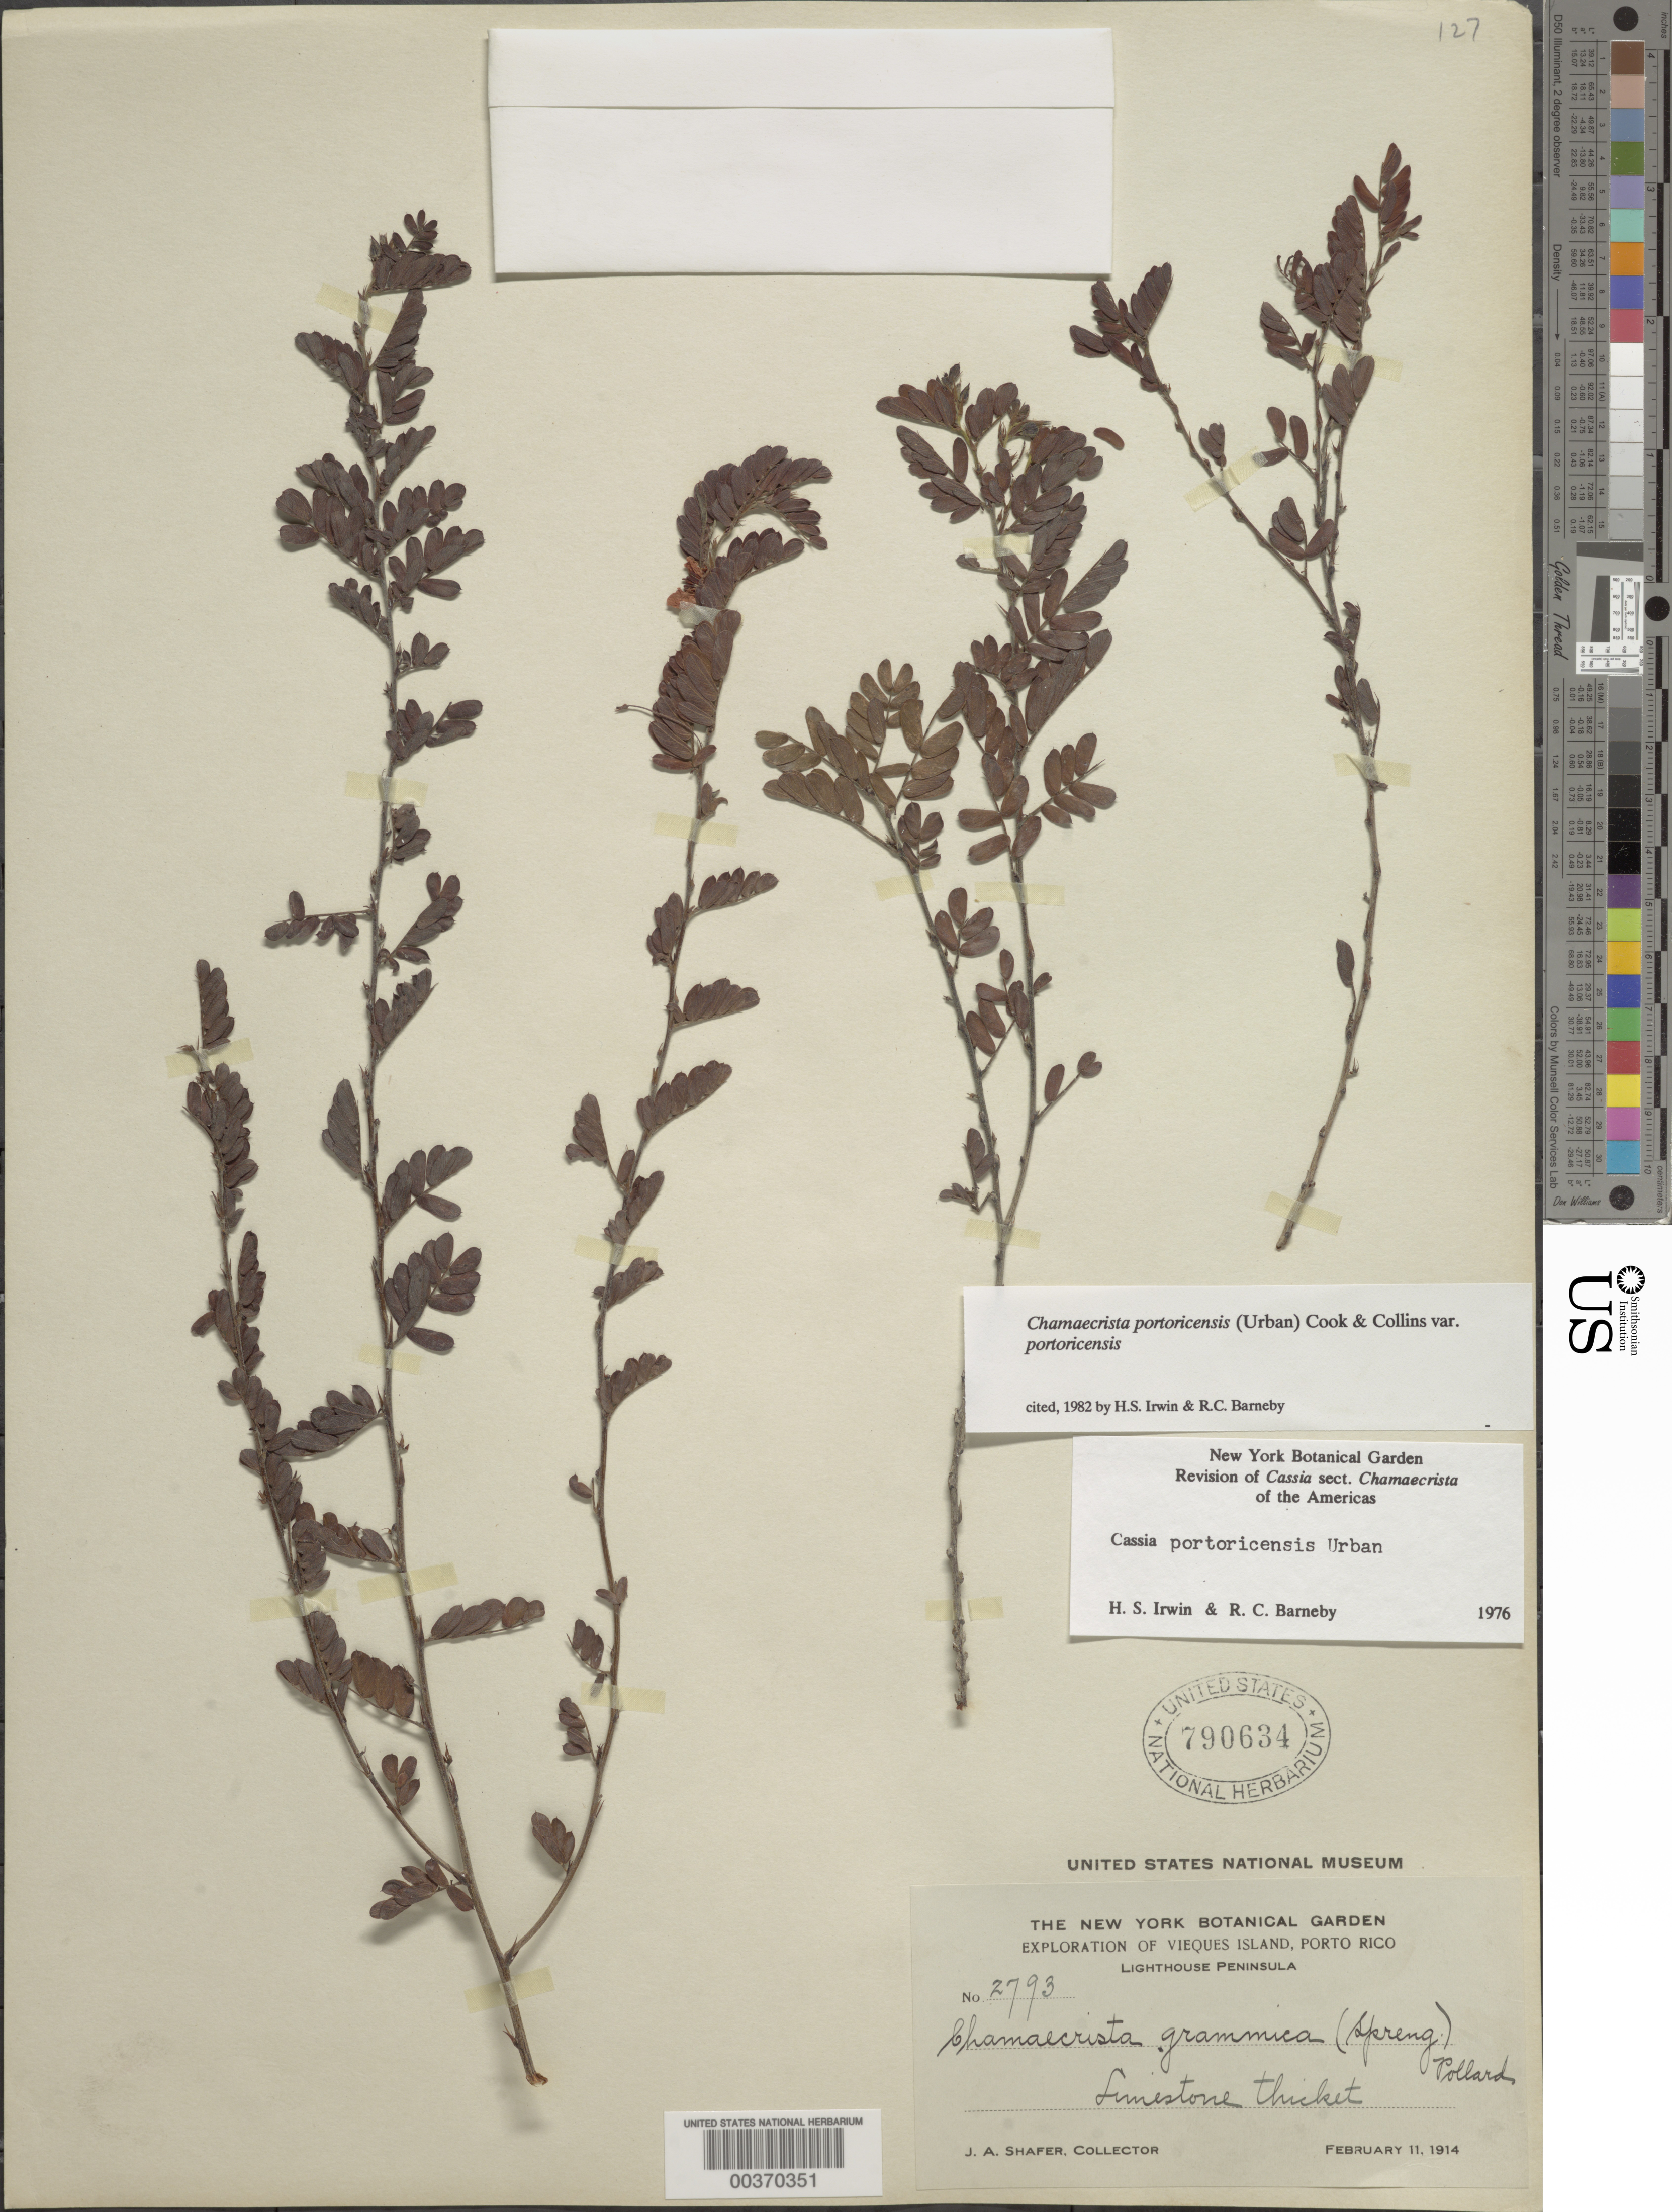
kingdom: Plantae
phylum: Tracheophyta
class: Magnoliopsida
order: Fabales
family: Fabaceae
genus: Chamaecrista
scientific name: Chamaecrista portoricensis var. portoricensis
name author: (Urb.) O.F. Cook & G. N. Collins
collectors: J. A. Shafer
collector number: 2793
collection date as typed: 11 Feb 1914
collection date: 1914-02-11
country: Puerto Rico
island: Greater Antilles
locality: Lighthouse peninsula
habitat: Limestone thicket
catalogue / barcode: US 790634